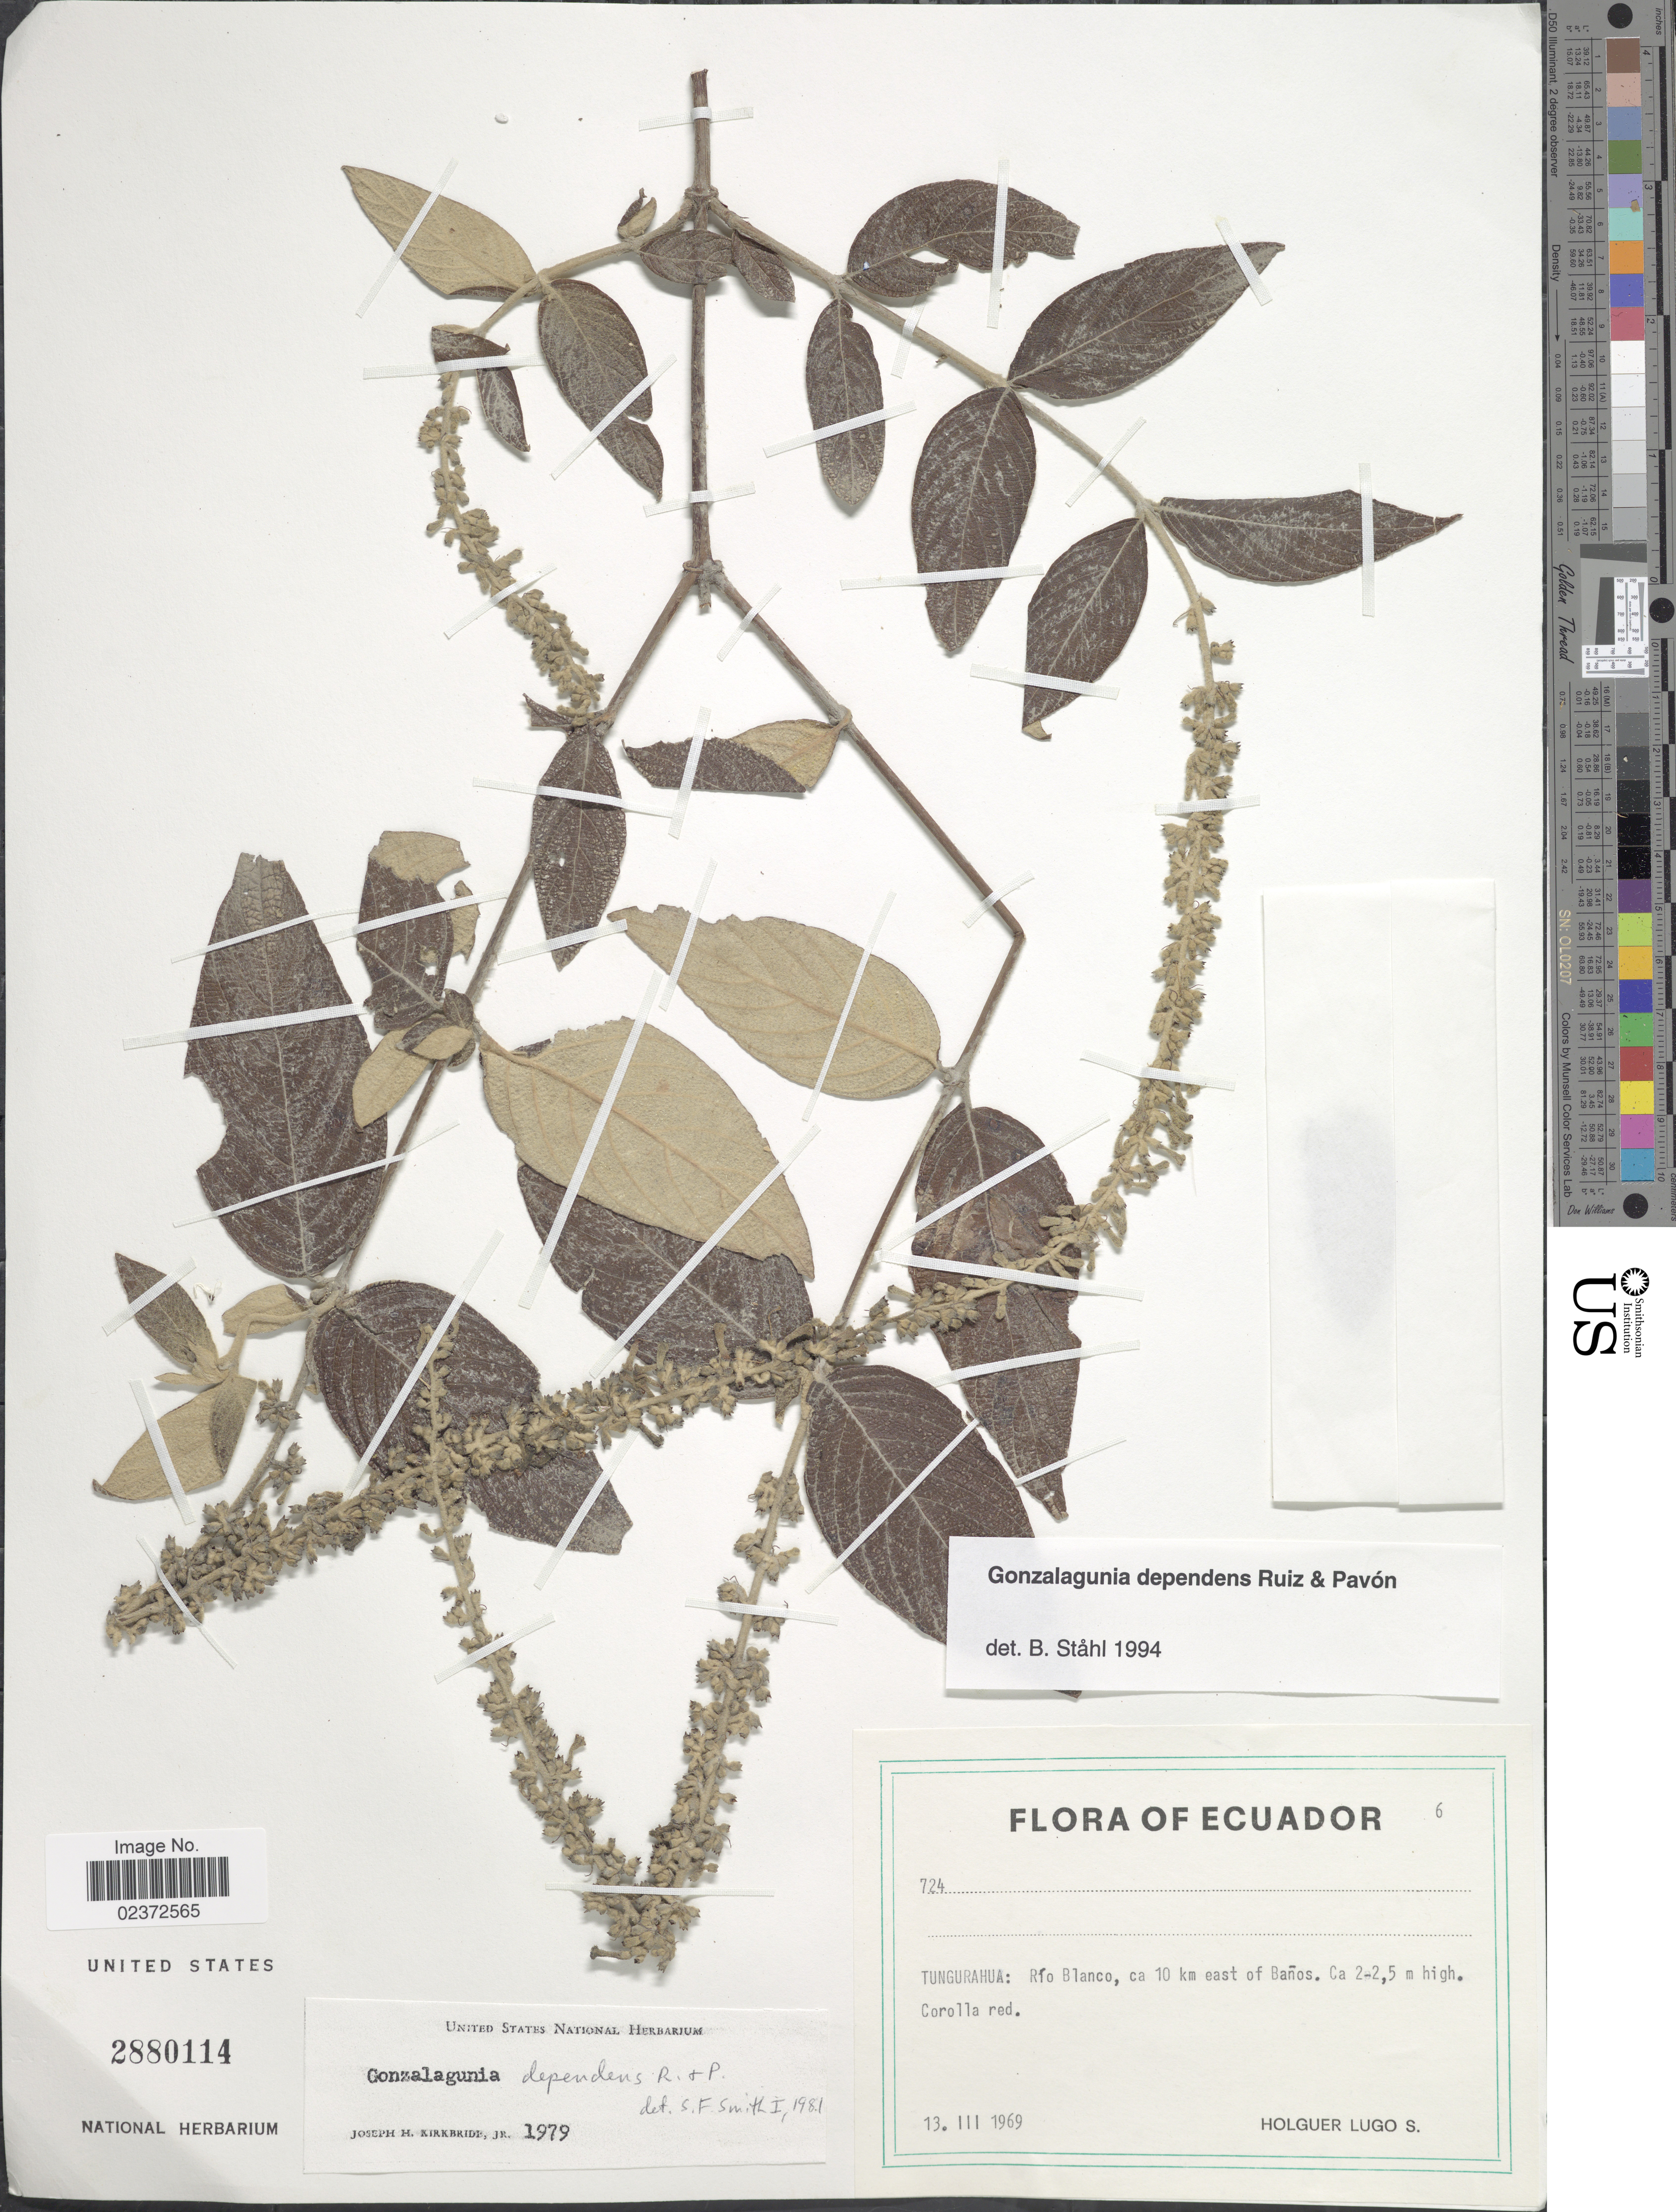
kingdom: Plantae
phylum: Tracheophyta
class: Magnoliopsida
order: Gentianales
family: Rubiaceae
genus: Gonzalagunia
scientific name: Gonzalagunia dependens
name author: Ruiz & Pav.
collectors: H. Lugo S.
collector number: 724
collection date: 1969-03-13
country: Ecuador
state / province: Tungurahua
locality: Rio Blanco, ca 10 km east of Banos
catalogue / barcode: US 2880114